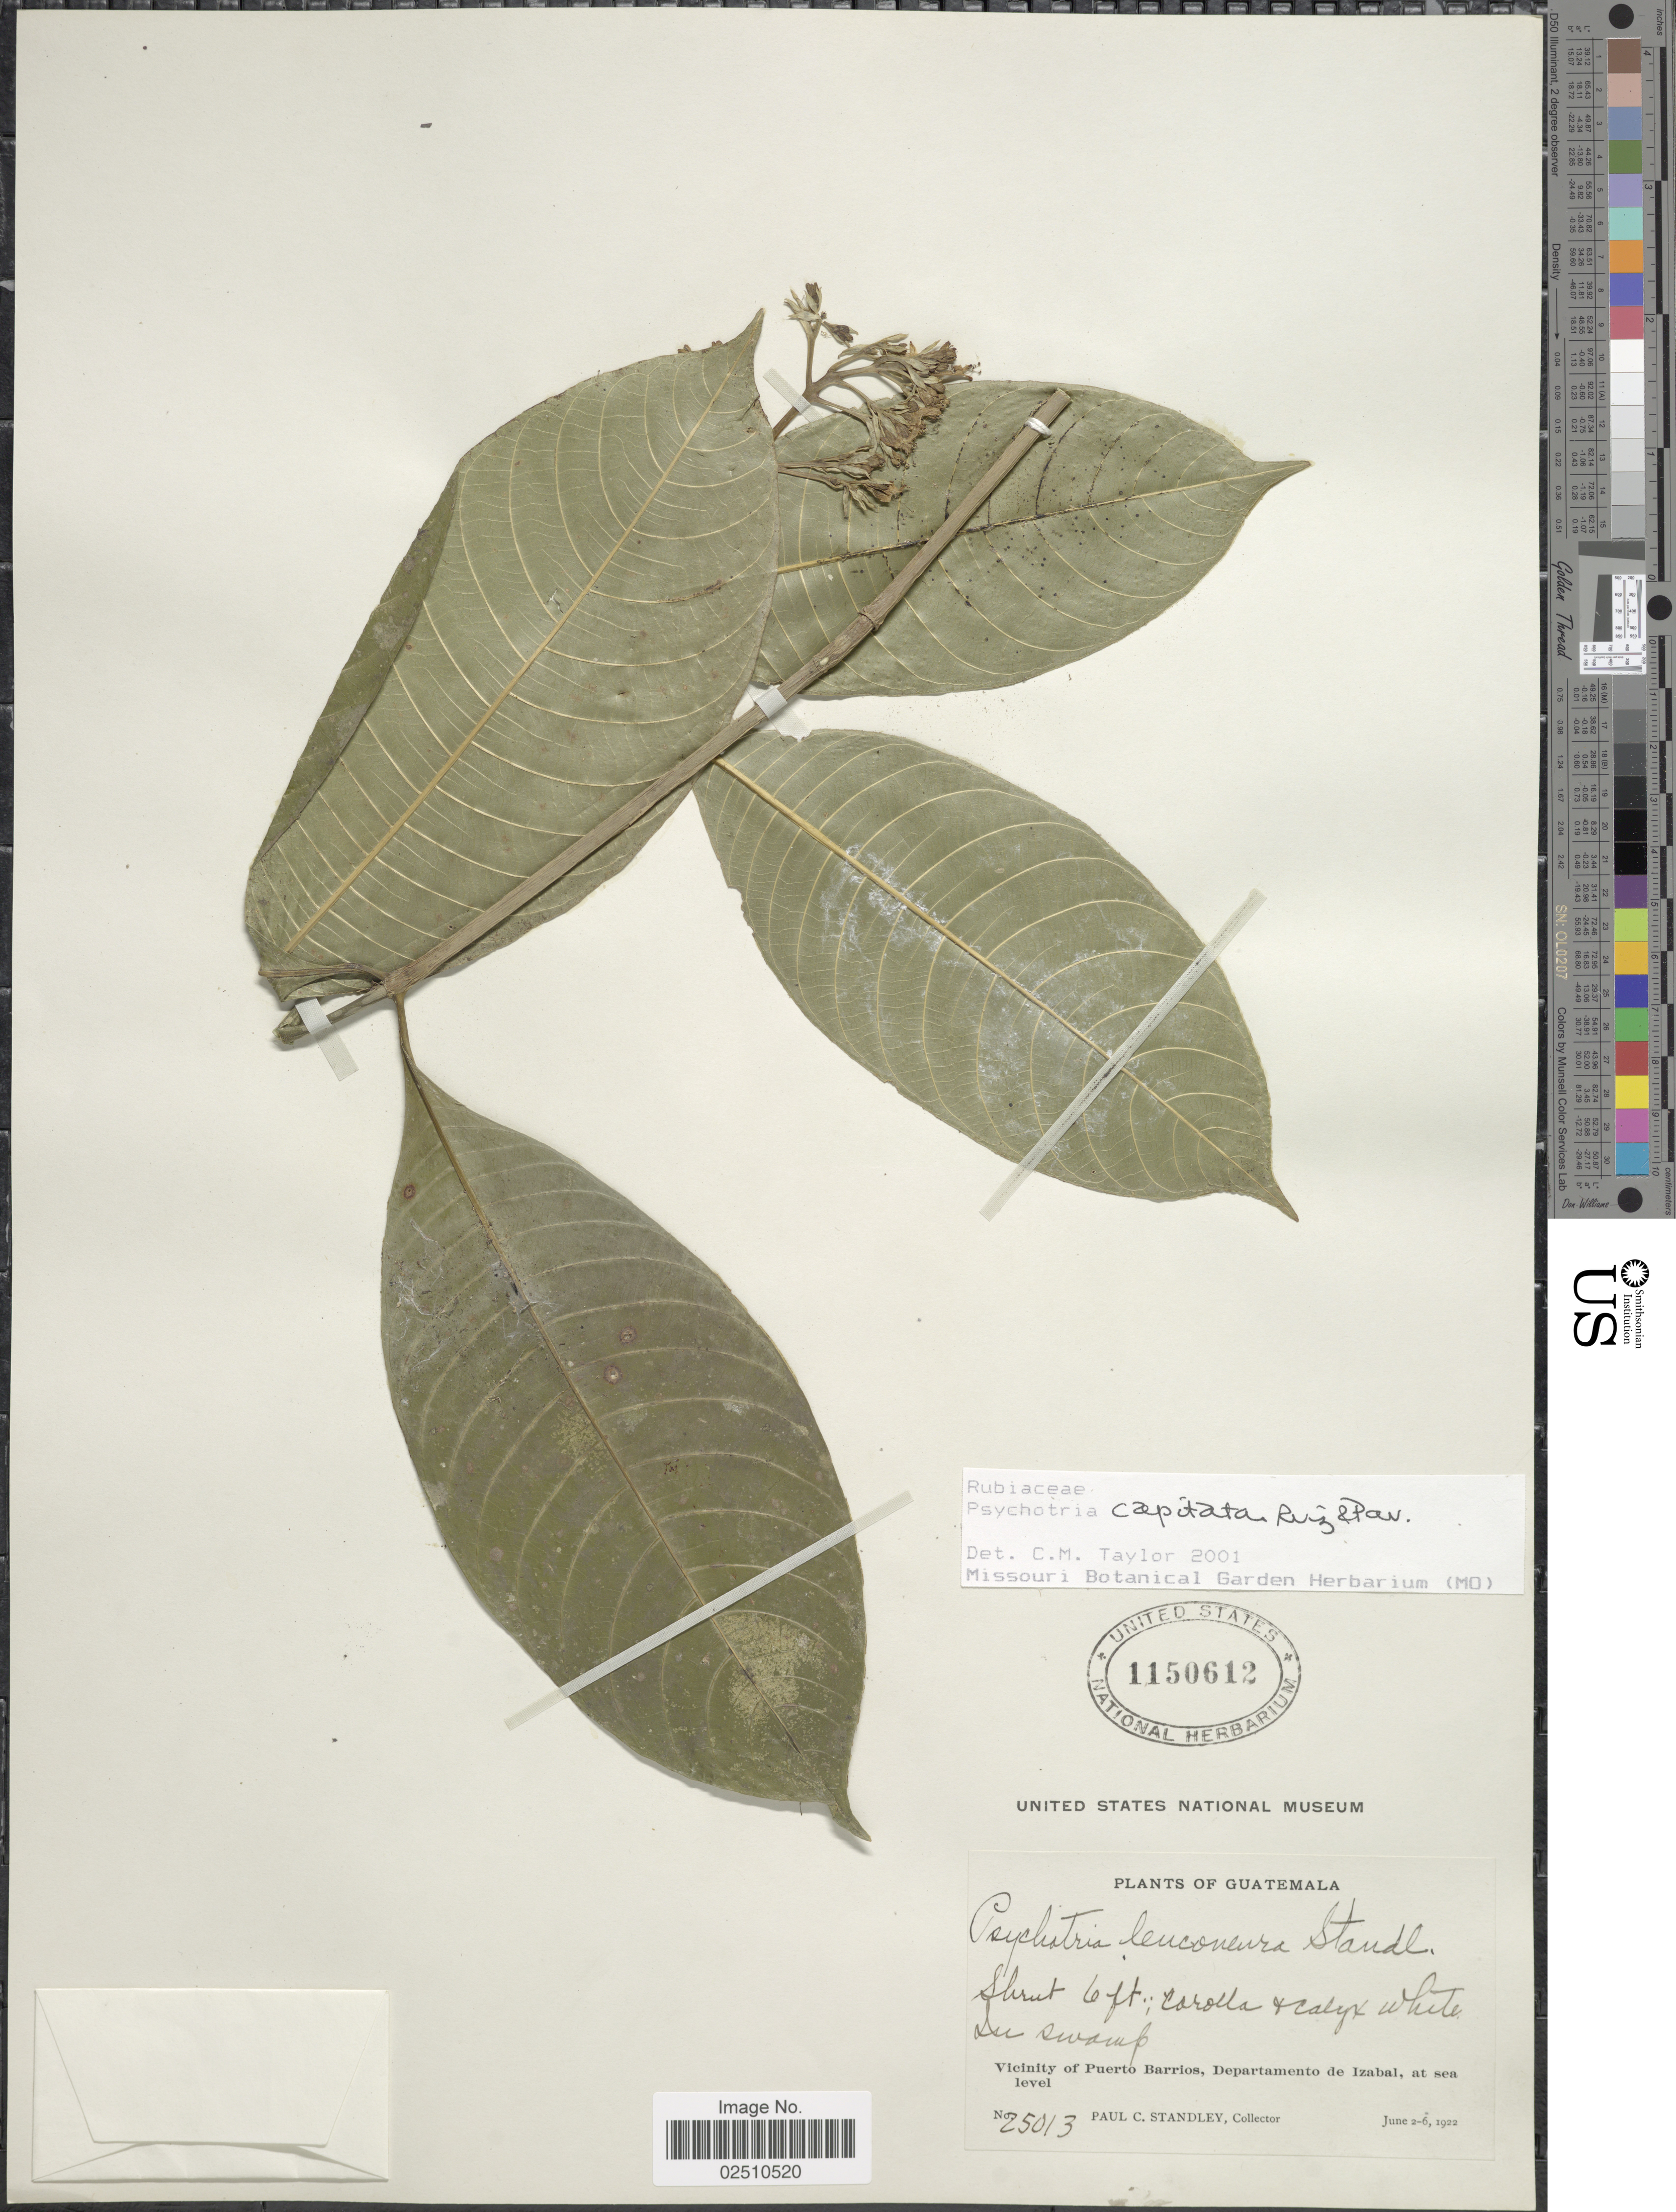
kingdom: Plantae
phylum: Tracheophyta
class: Magnoliopsida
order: Gentianales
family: Rubiaceae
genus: Psychotria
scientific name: Psychotria capitata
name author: Ruiz & Pav.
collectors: P. C. Standley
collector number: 25013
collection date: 1922-06-02/1922-06-06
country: Guatemala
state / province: Izabal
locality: Vicinity of Puerto Barrios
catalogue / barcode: US 1150612